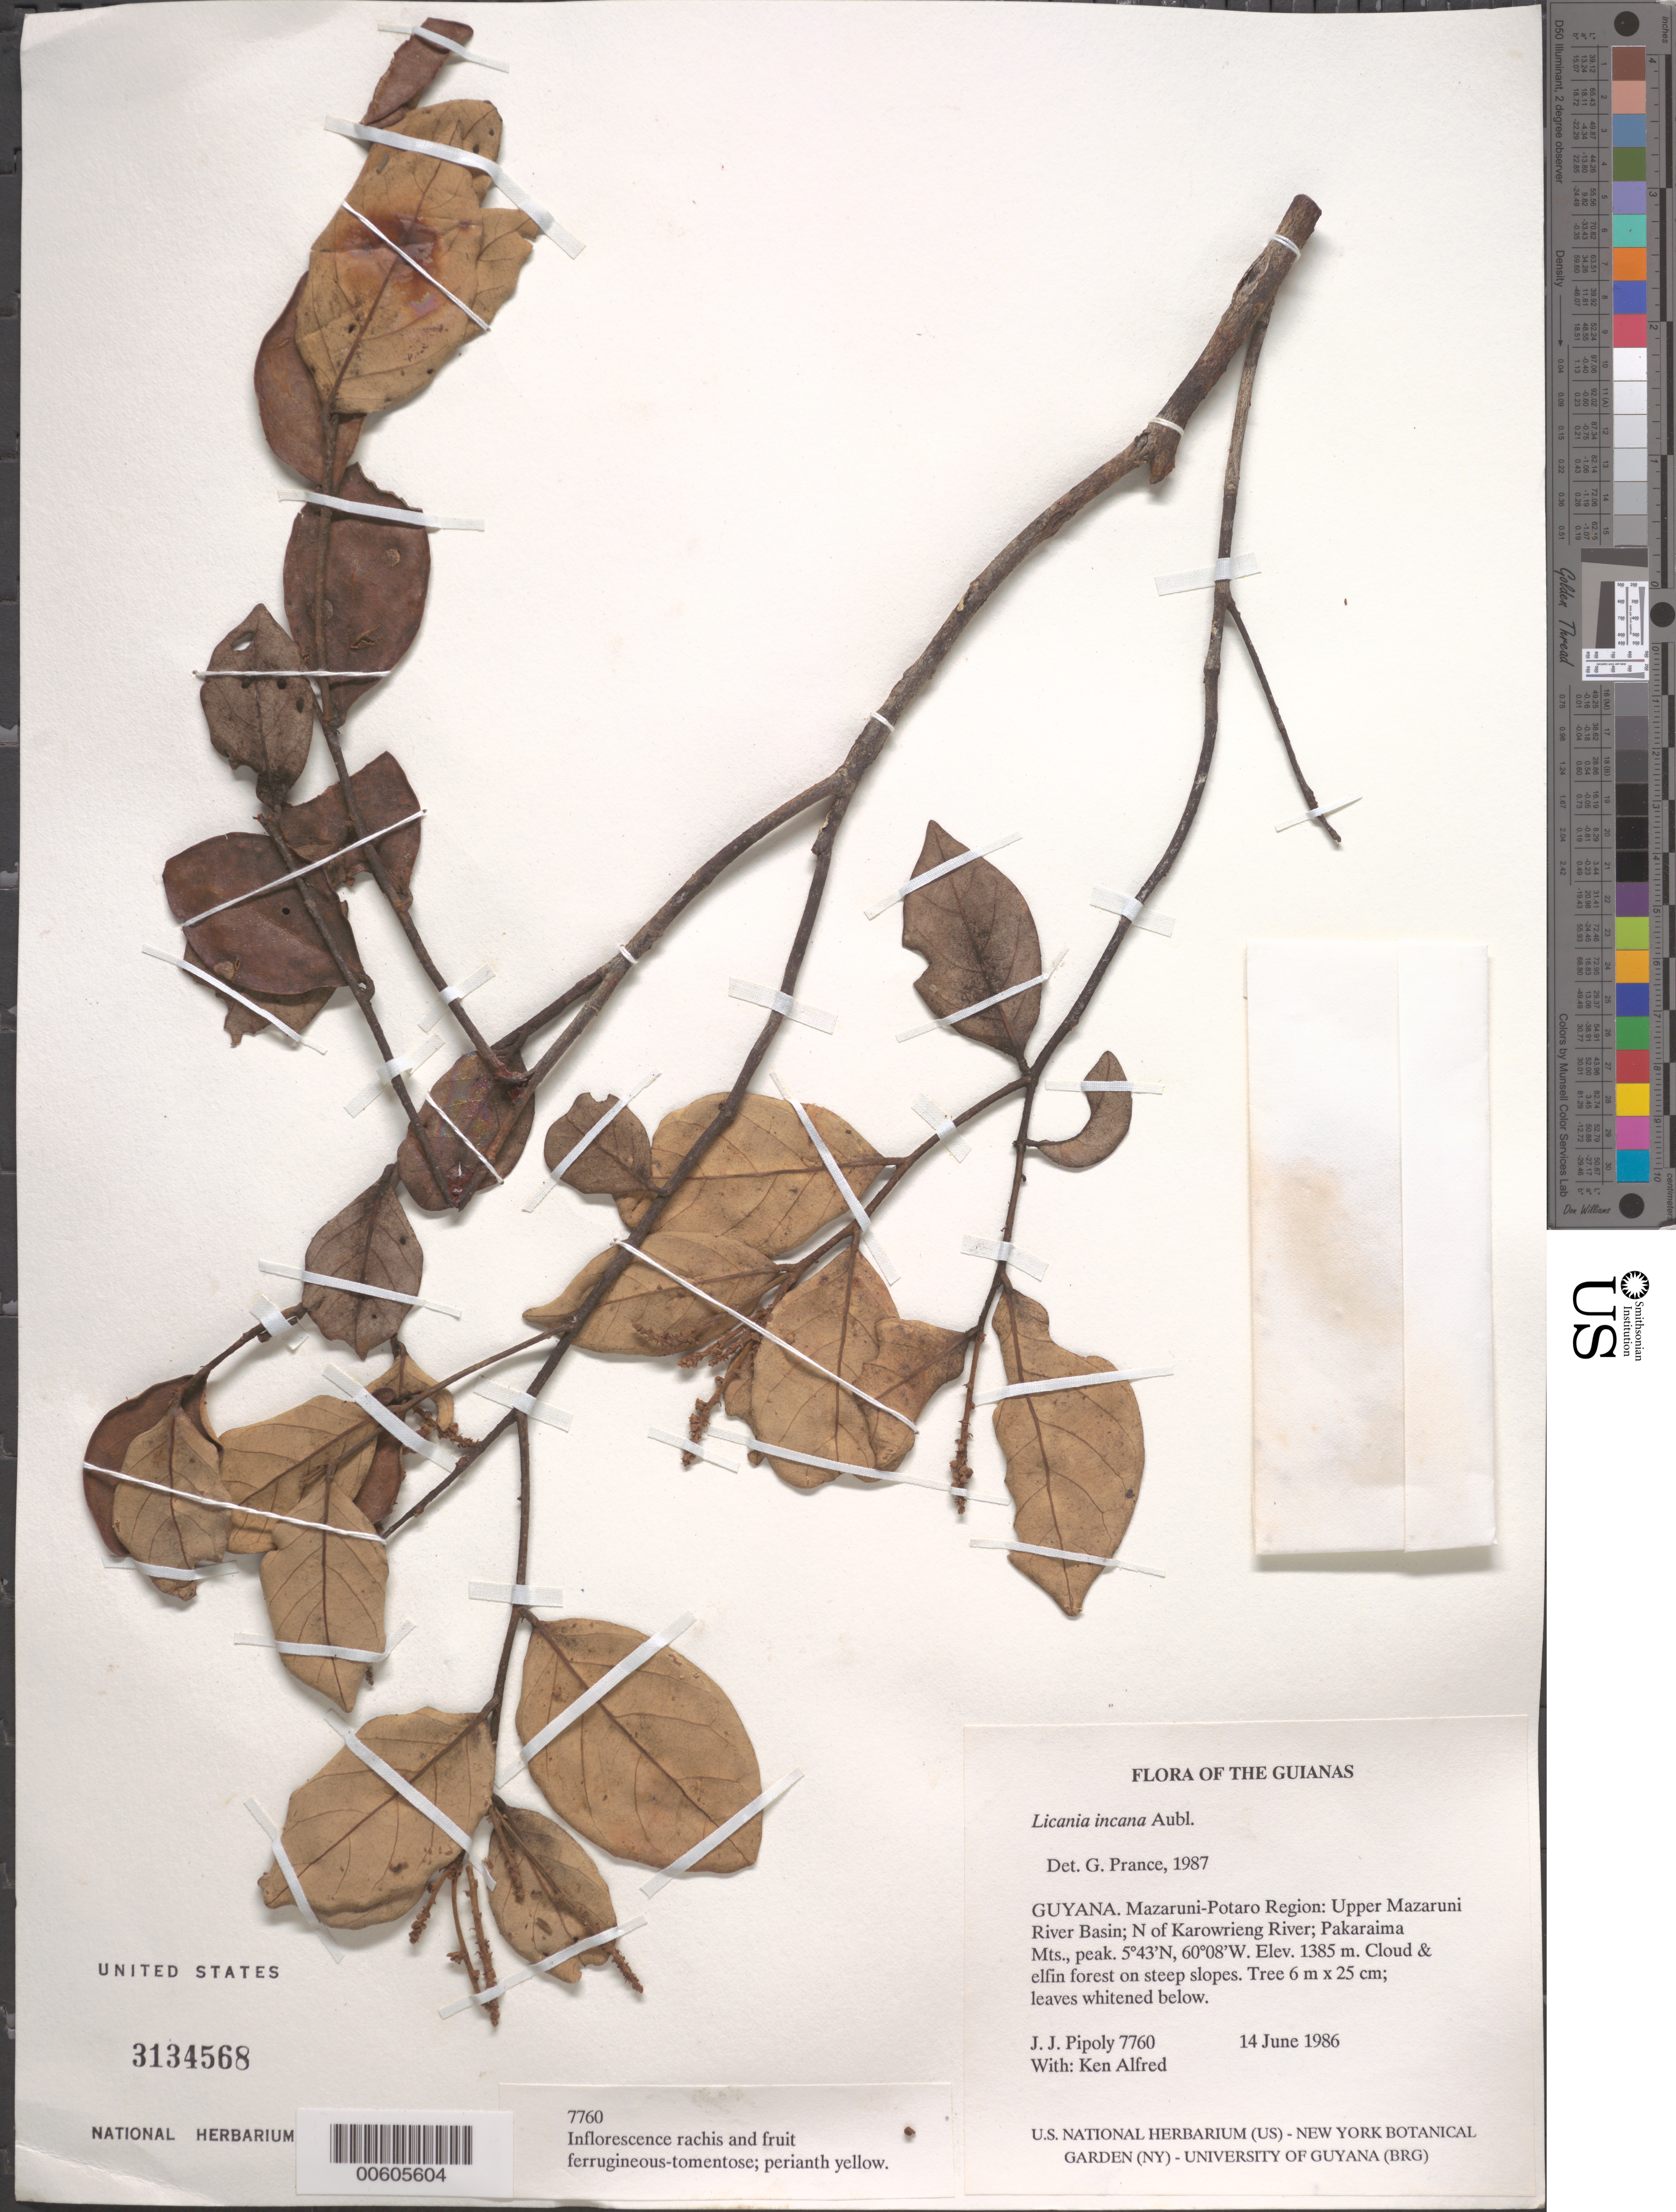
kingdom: Plantae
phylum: Tracheophyta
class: Magnoliopsida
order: Malpighiales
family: Chrysobalanaceae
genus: Licania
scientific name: Licania incana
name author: Aubl.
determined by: Prance, G. T.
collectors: J. J. Pipoly & K. Alfred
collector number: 7760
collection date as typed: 14 June 1986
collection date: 1986-06-14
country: Guyana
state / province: Cuyuni-Mazaruni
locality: Upper Mazaruni River Basin; Pakaraima Mts. Peak, N of Karowrieng River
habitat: Cloud & elfin forest on steep slopes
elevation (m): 1385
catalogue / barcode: US 3134568